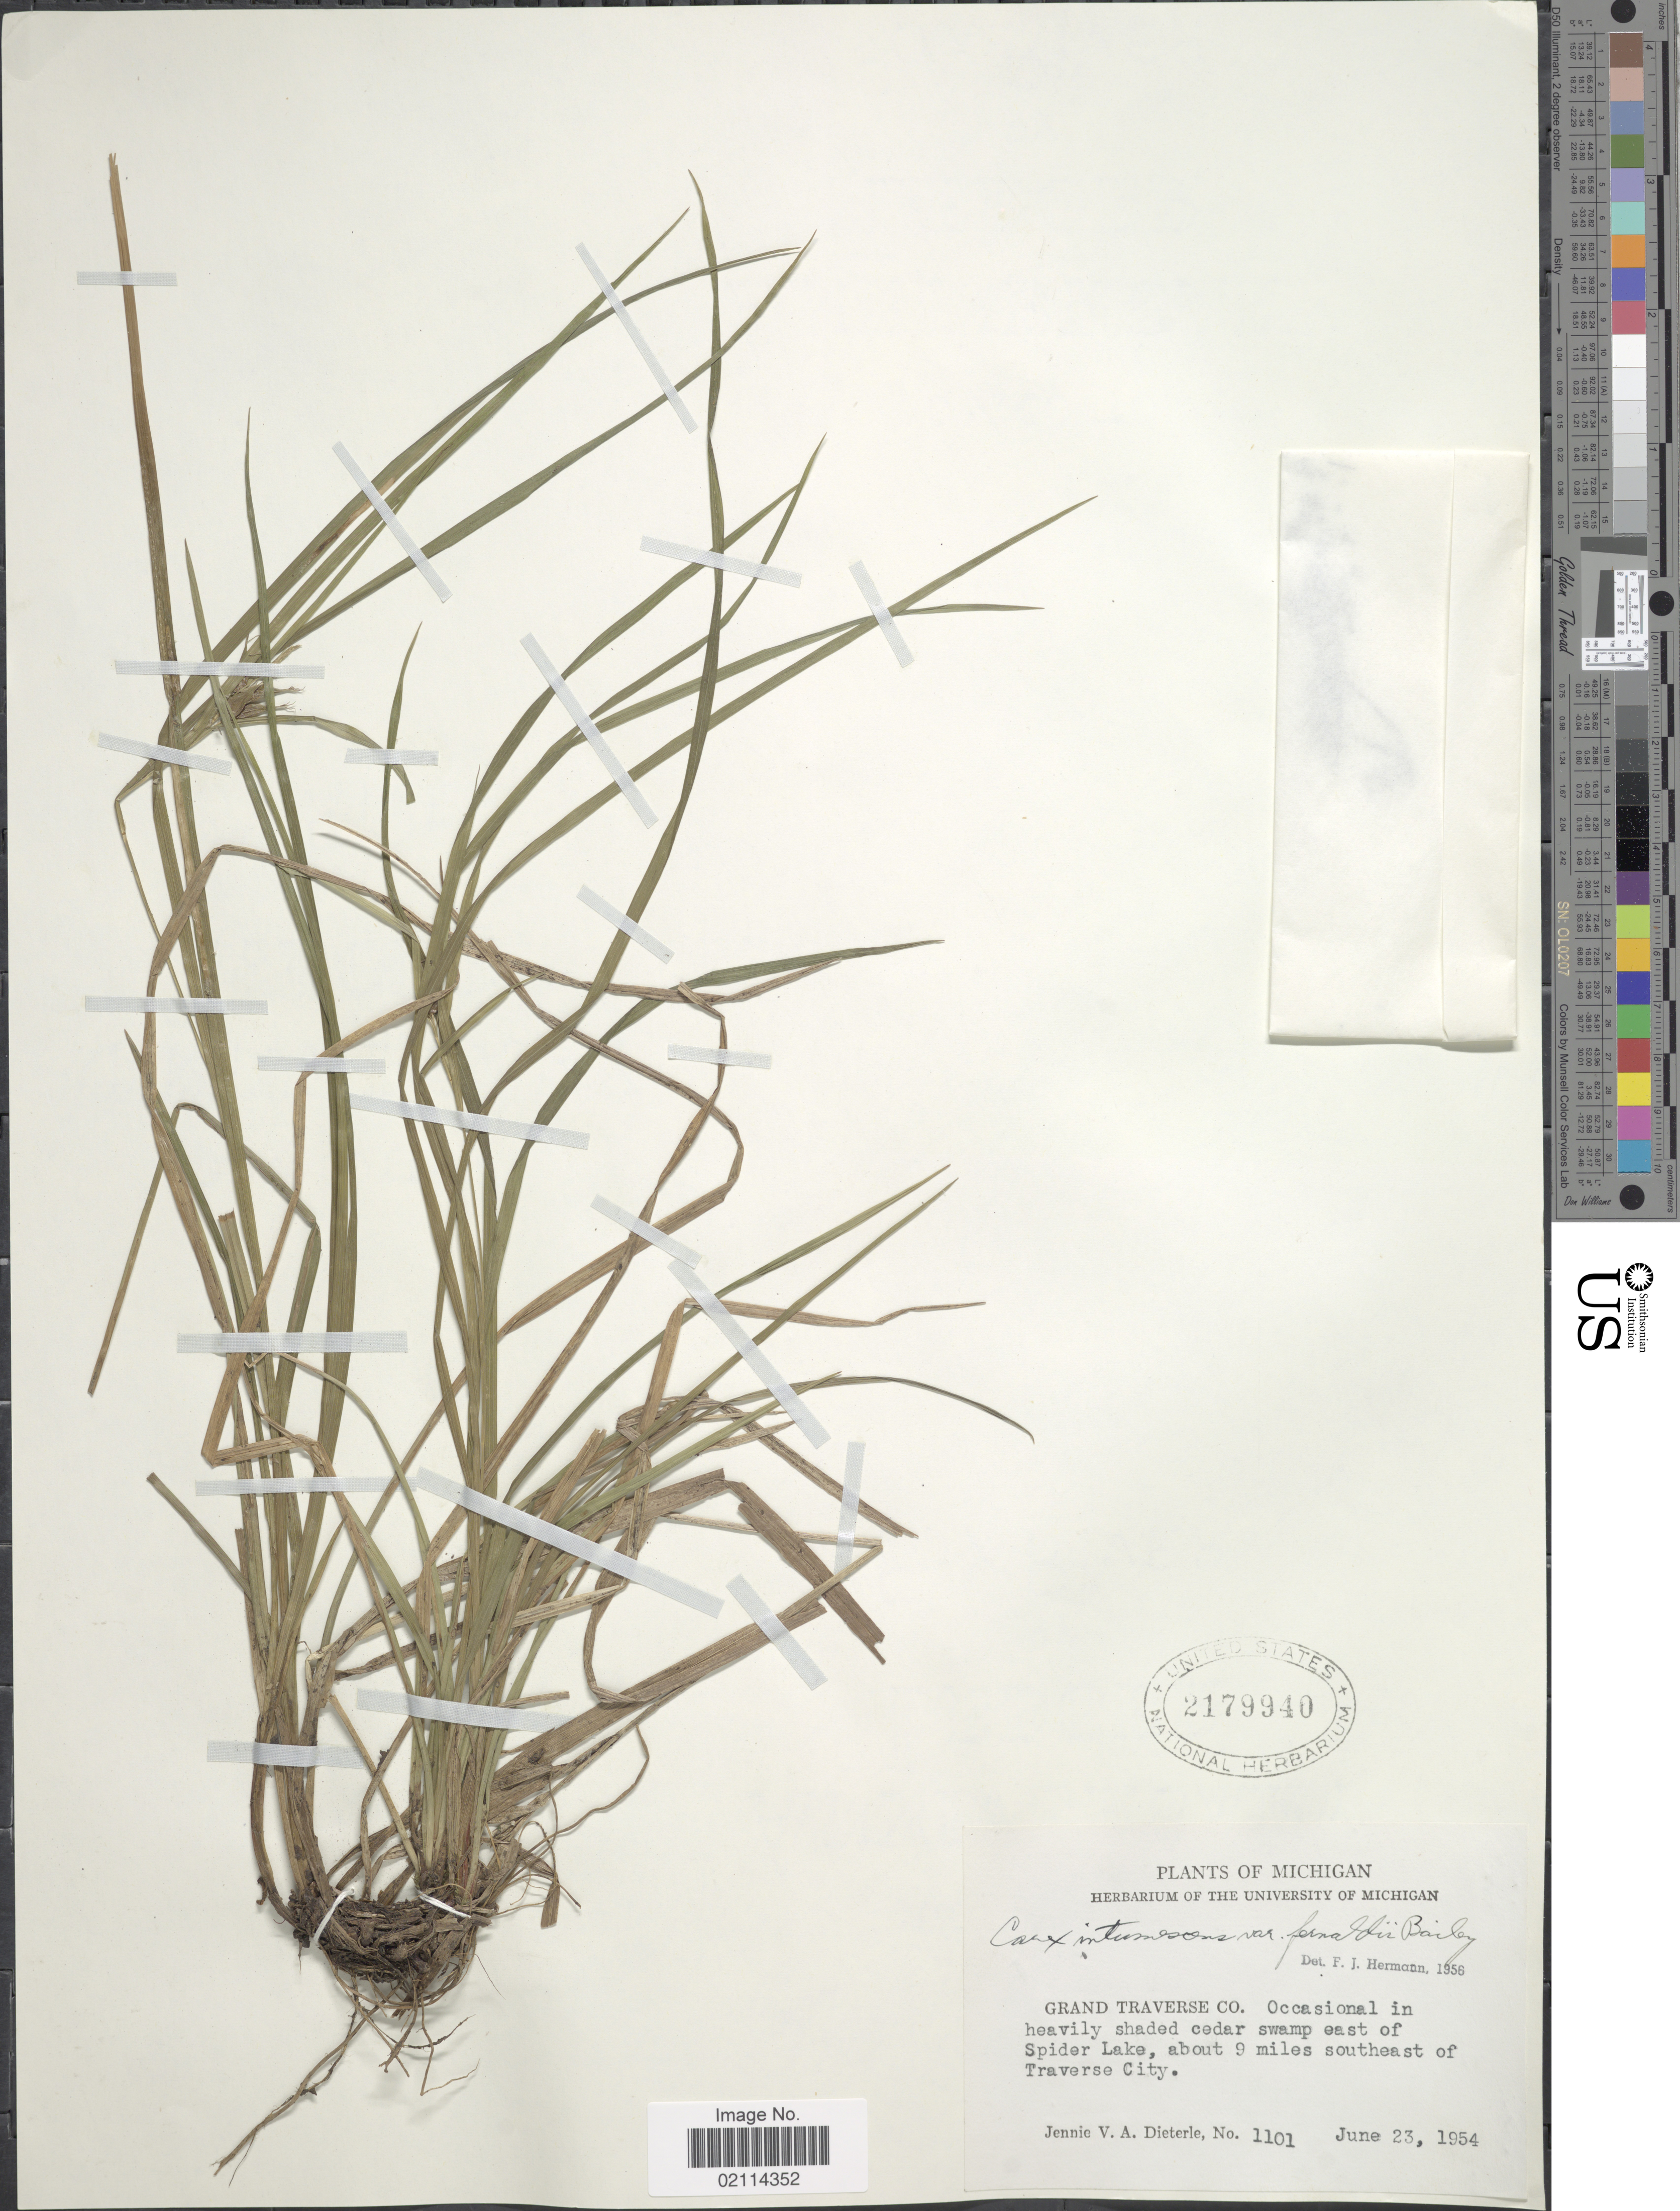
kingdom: Plantae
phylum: Tracheophyta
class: Liliopsida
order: Poales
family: Cyperaceae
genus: Carex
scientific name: Carex intumescens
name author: Rudge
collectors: J. Dieterle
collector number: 1101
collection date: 1954-06-23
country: United States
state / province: Michigan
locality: Grand Traverse Co., occasional in heavily shaded cedar swamp east of Spider Lake, about 9 miles southeast of Traverse City.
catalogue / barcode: US 2179940